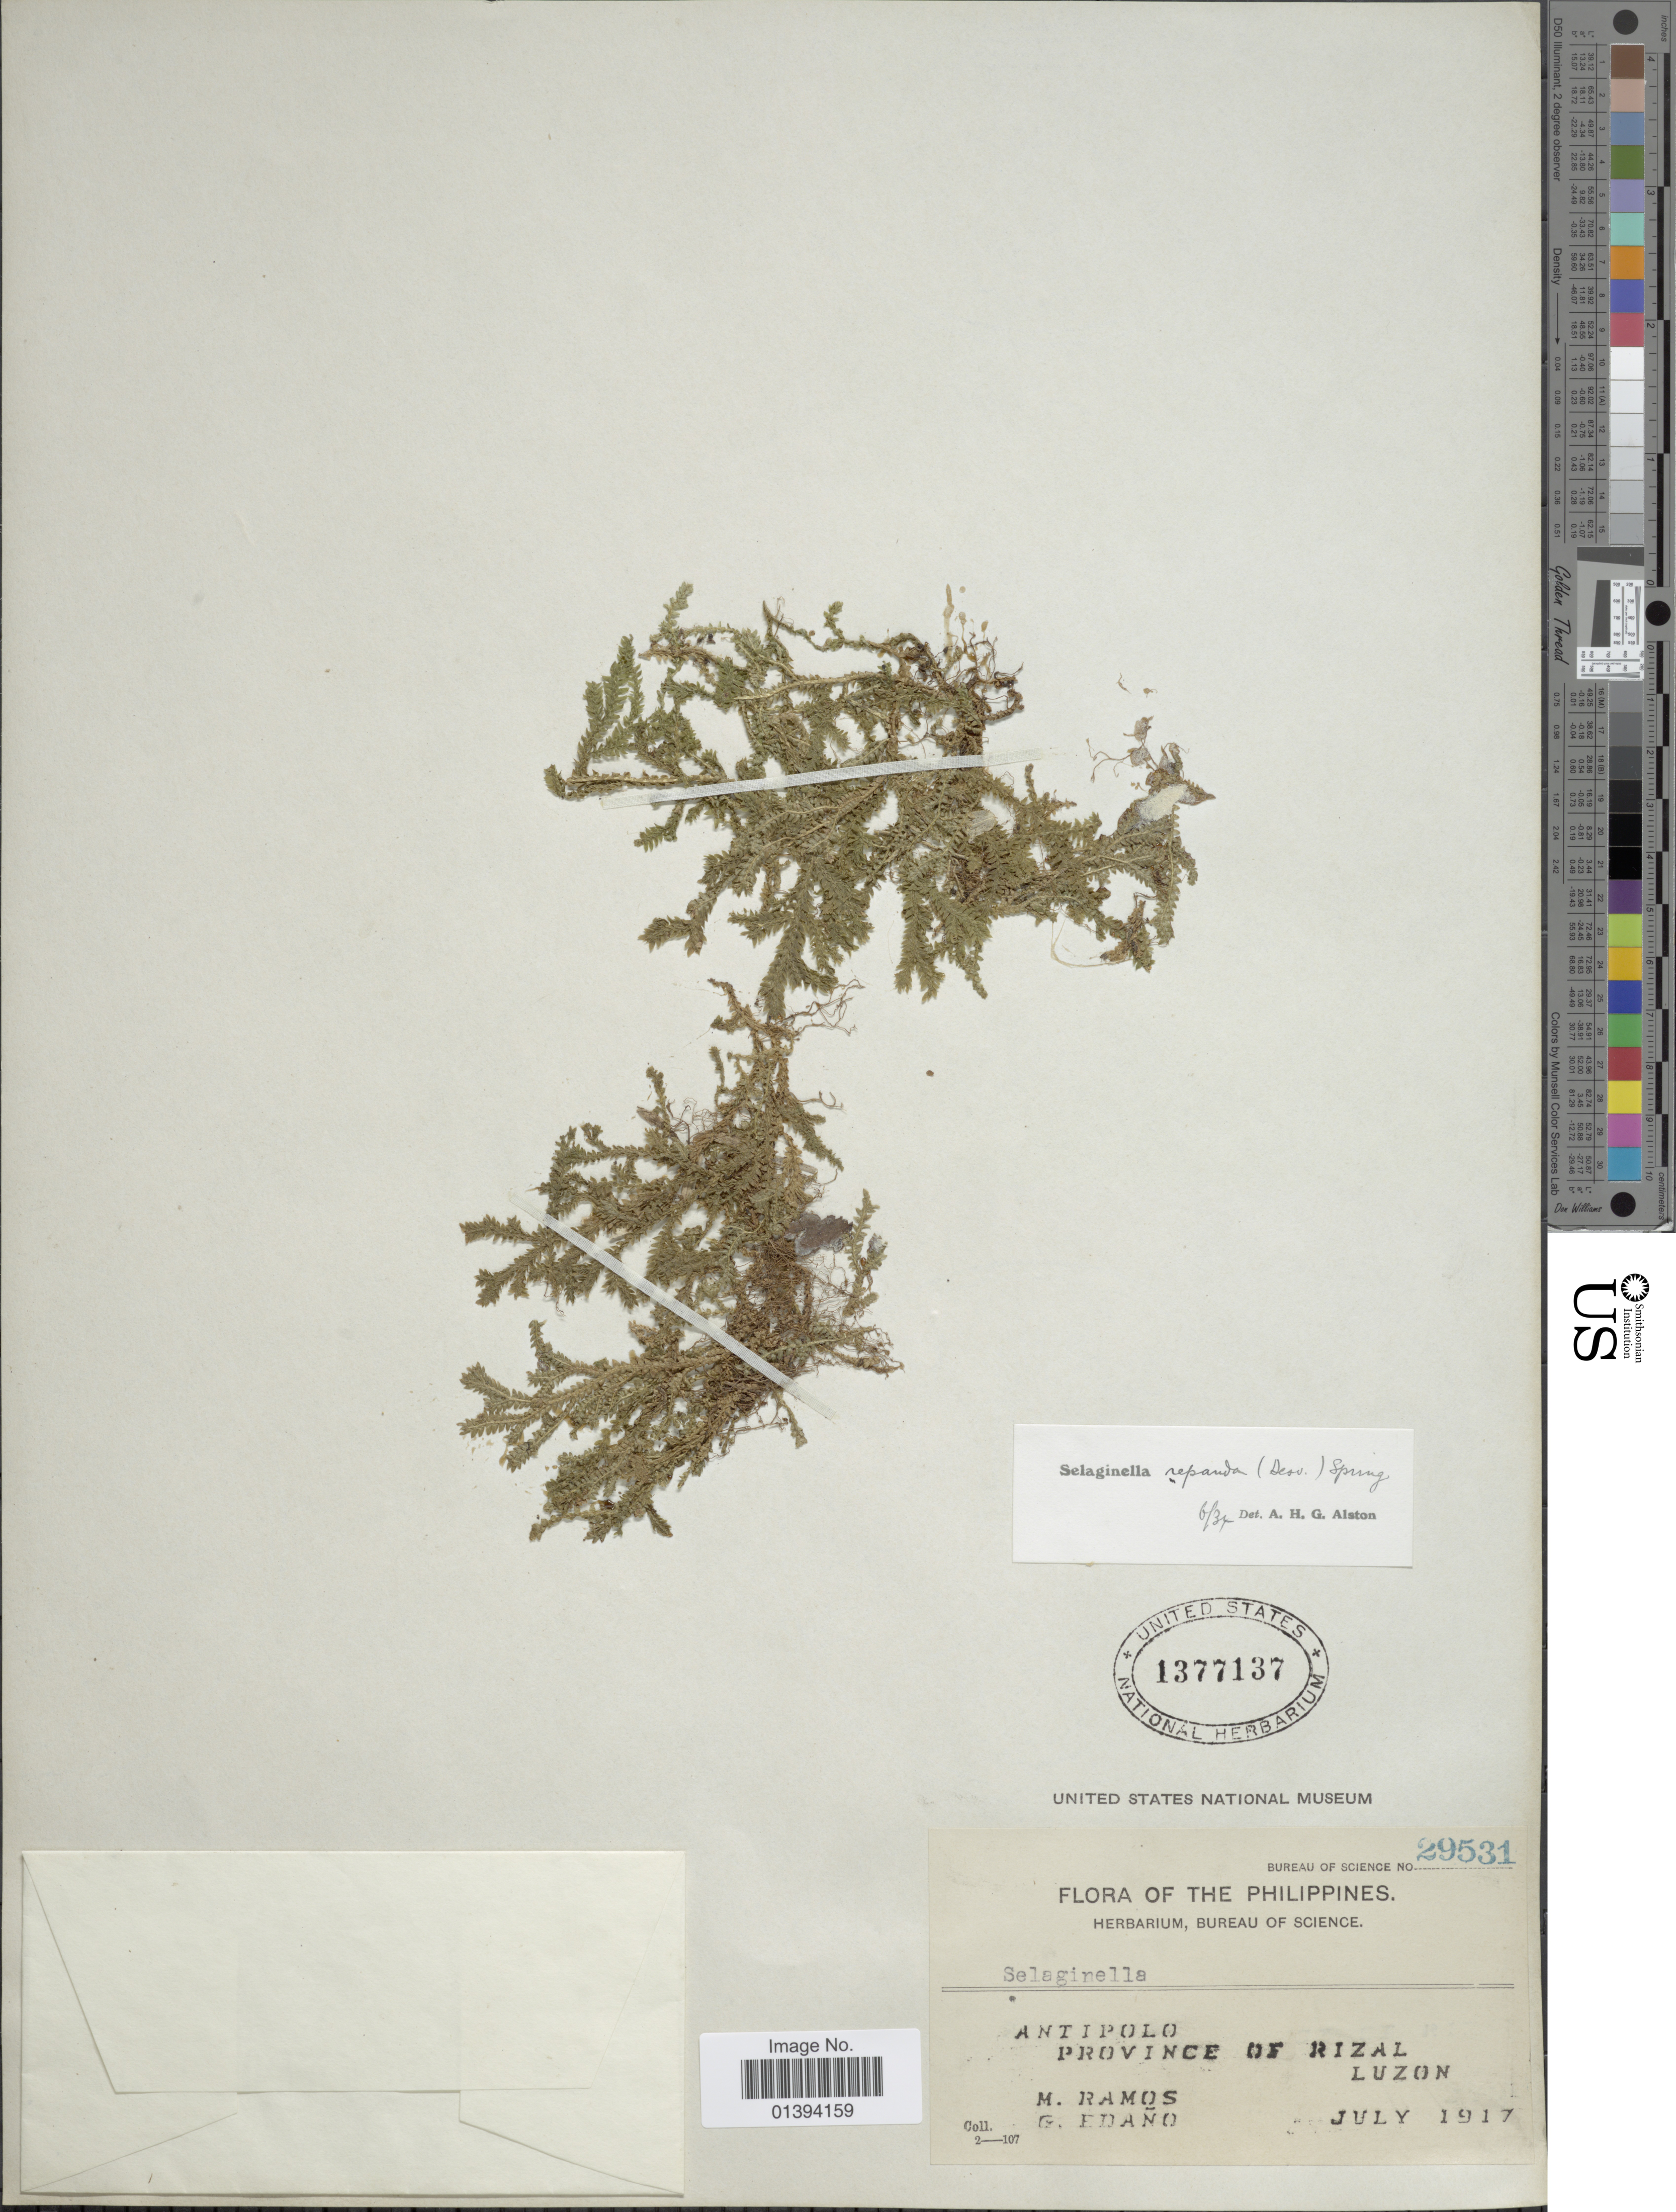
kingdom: Plantae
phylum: Tracheophyta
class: Lycopodiopsida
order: Selaginellales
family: Selaginellaceae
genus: Selaginella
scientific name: Selaginella repanda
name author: (Desv. ex Poir.) Spring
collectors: M. Ramos & G. Edaño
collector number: Bureau of Science 29531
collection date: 1917-07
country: Philippines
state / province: Central Luzon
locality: Antipolo province of Rizal Luzon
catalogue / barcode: US 1377137